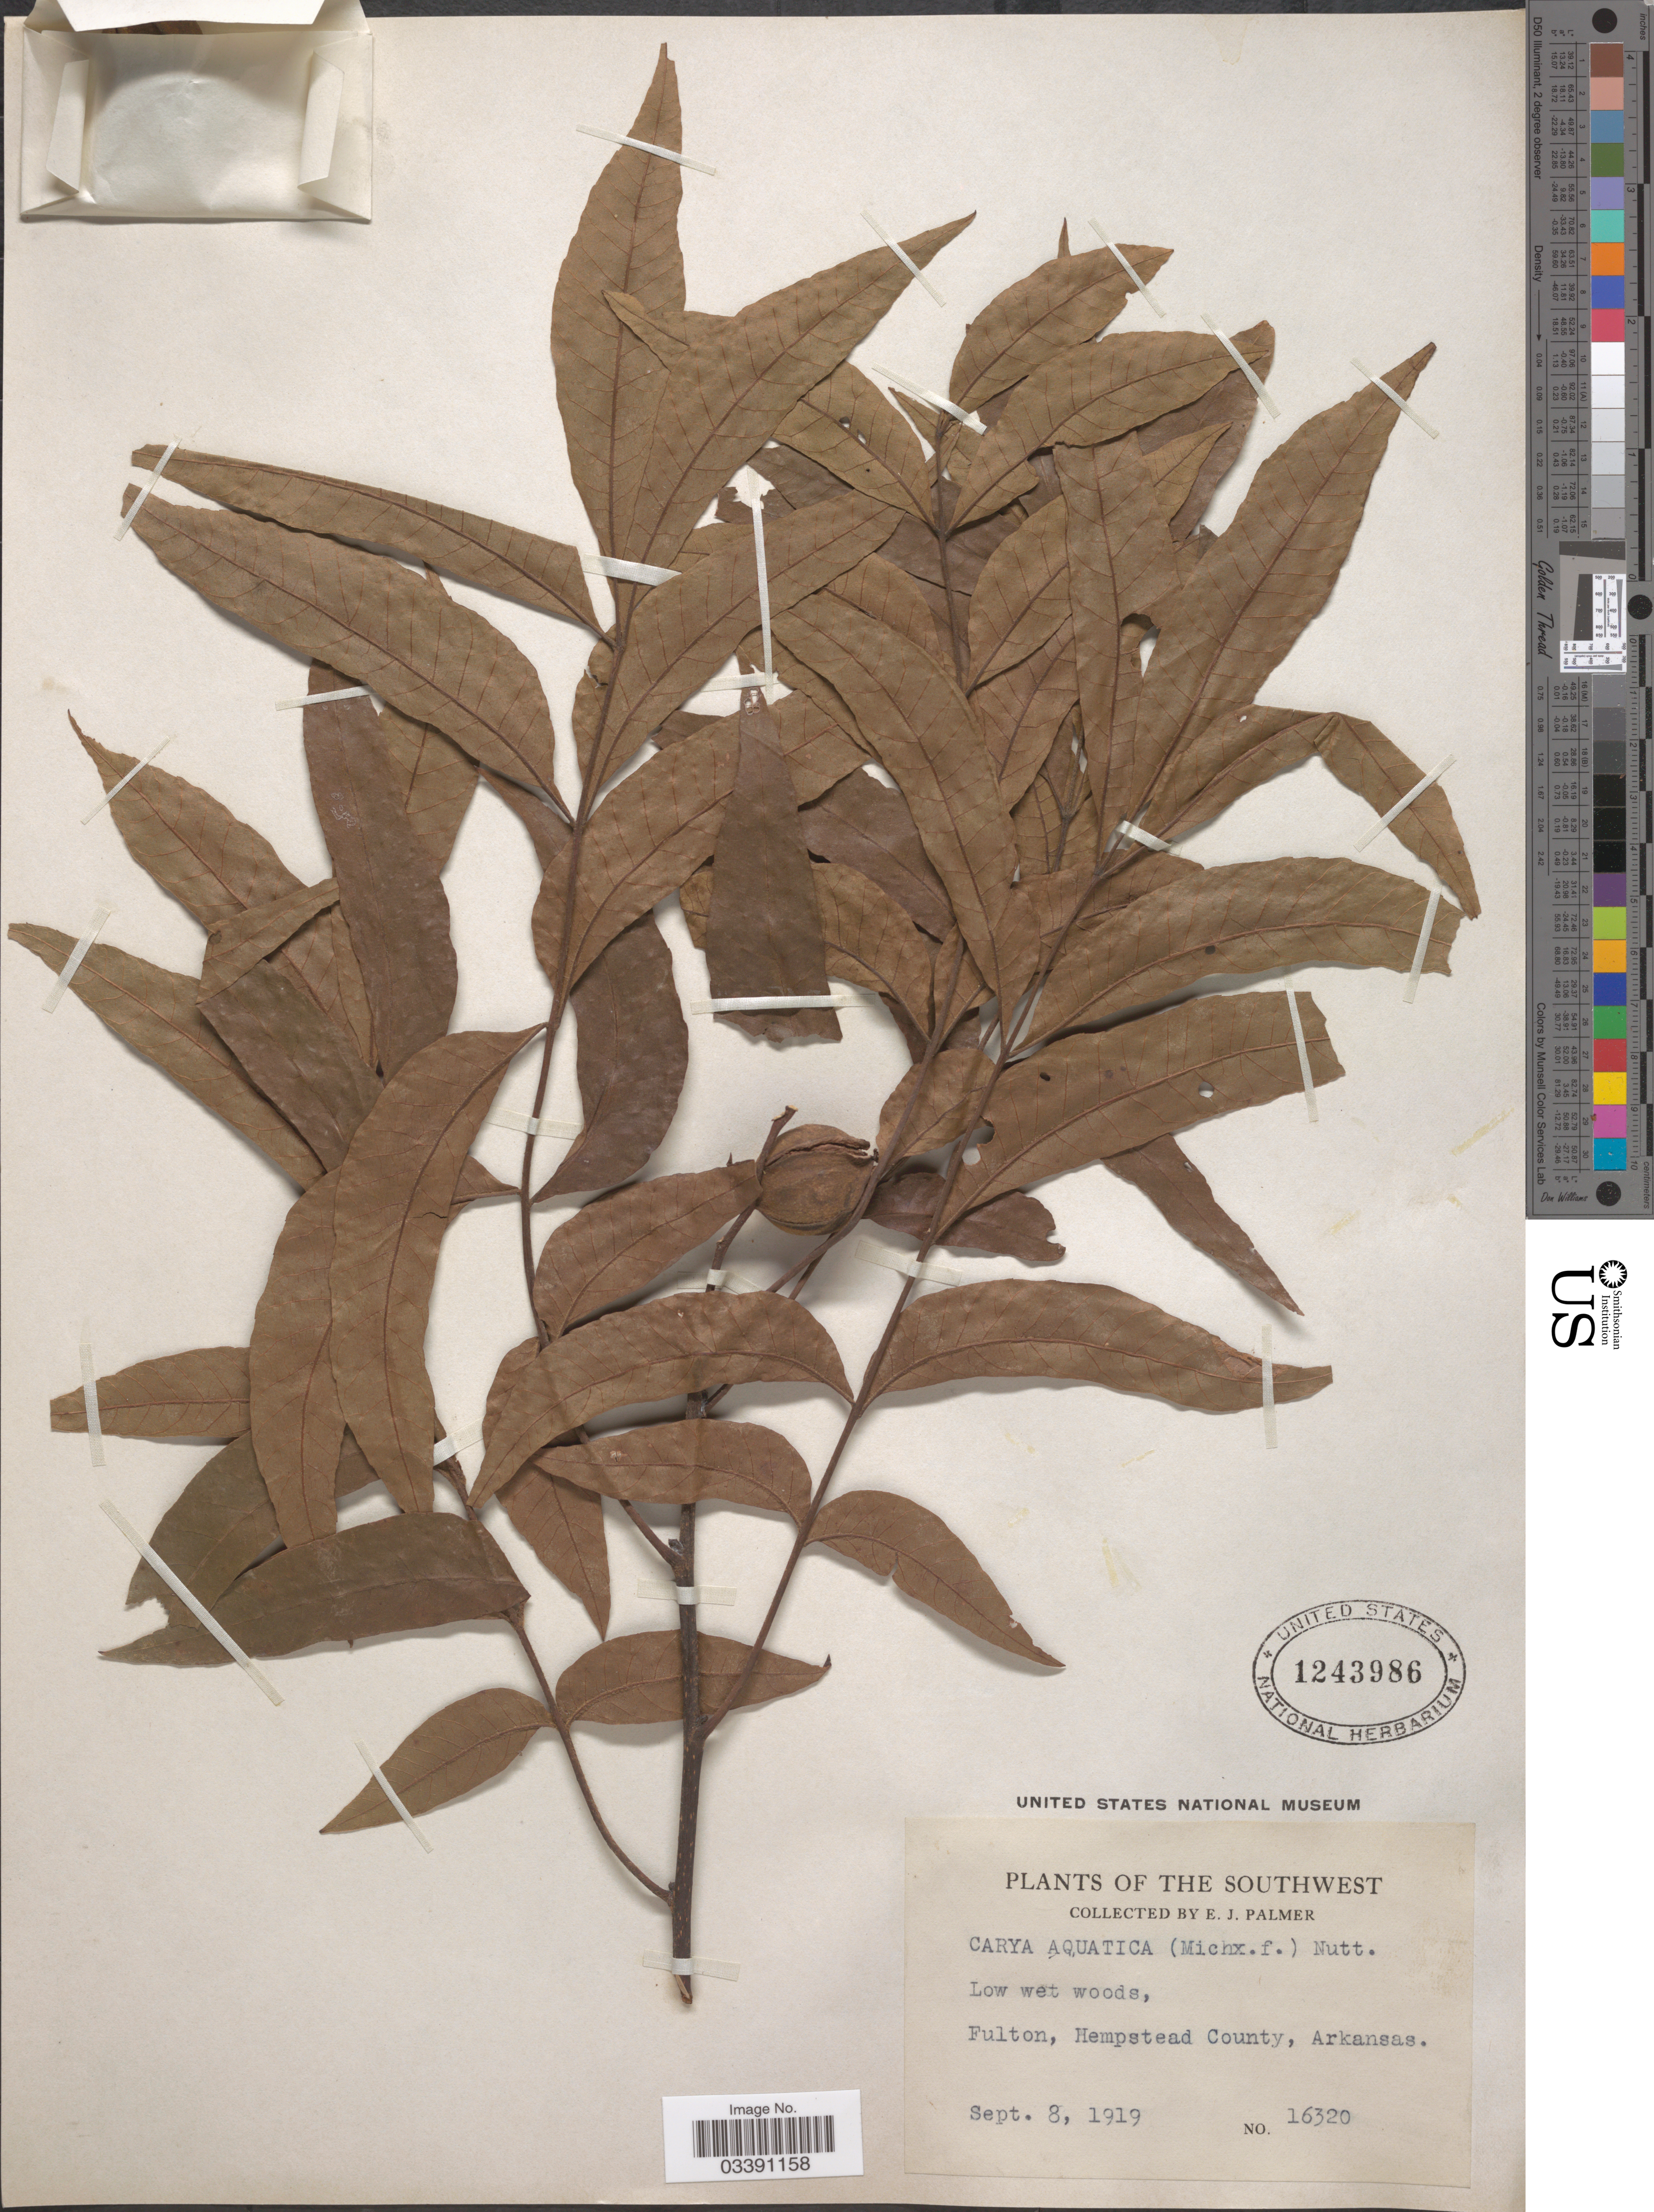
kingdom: Plantae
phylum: Tracheophyta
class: Magnoliopsida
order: Fagales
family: Juglandaceae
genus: Carya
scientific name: Carya aquatica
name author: (F. Michx.) Nutt.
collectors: E. J. Palmer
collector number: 16320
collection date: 1919-09-08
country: United States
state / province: Arkansas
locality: The Southwest. Fulton, Hempstead County.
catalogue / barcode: US 1243986